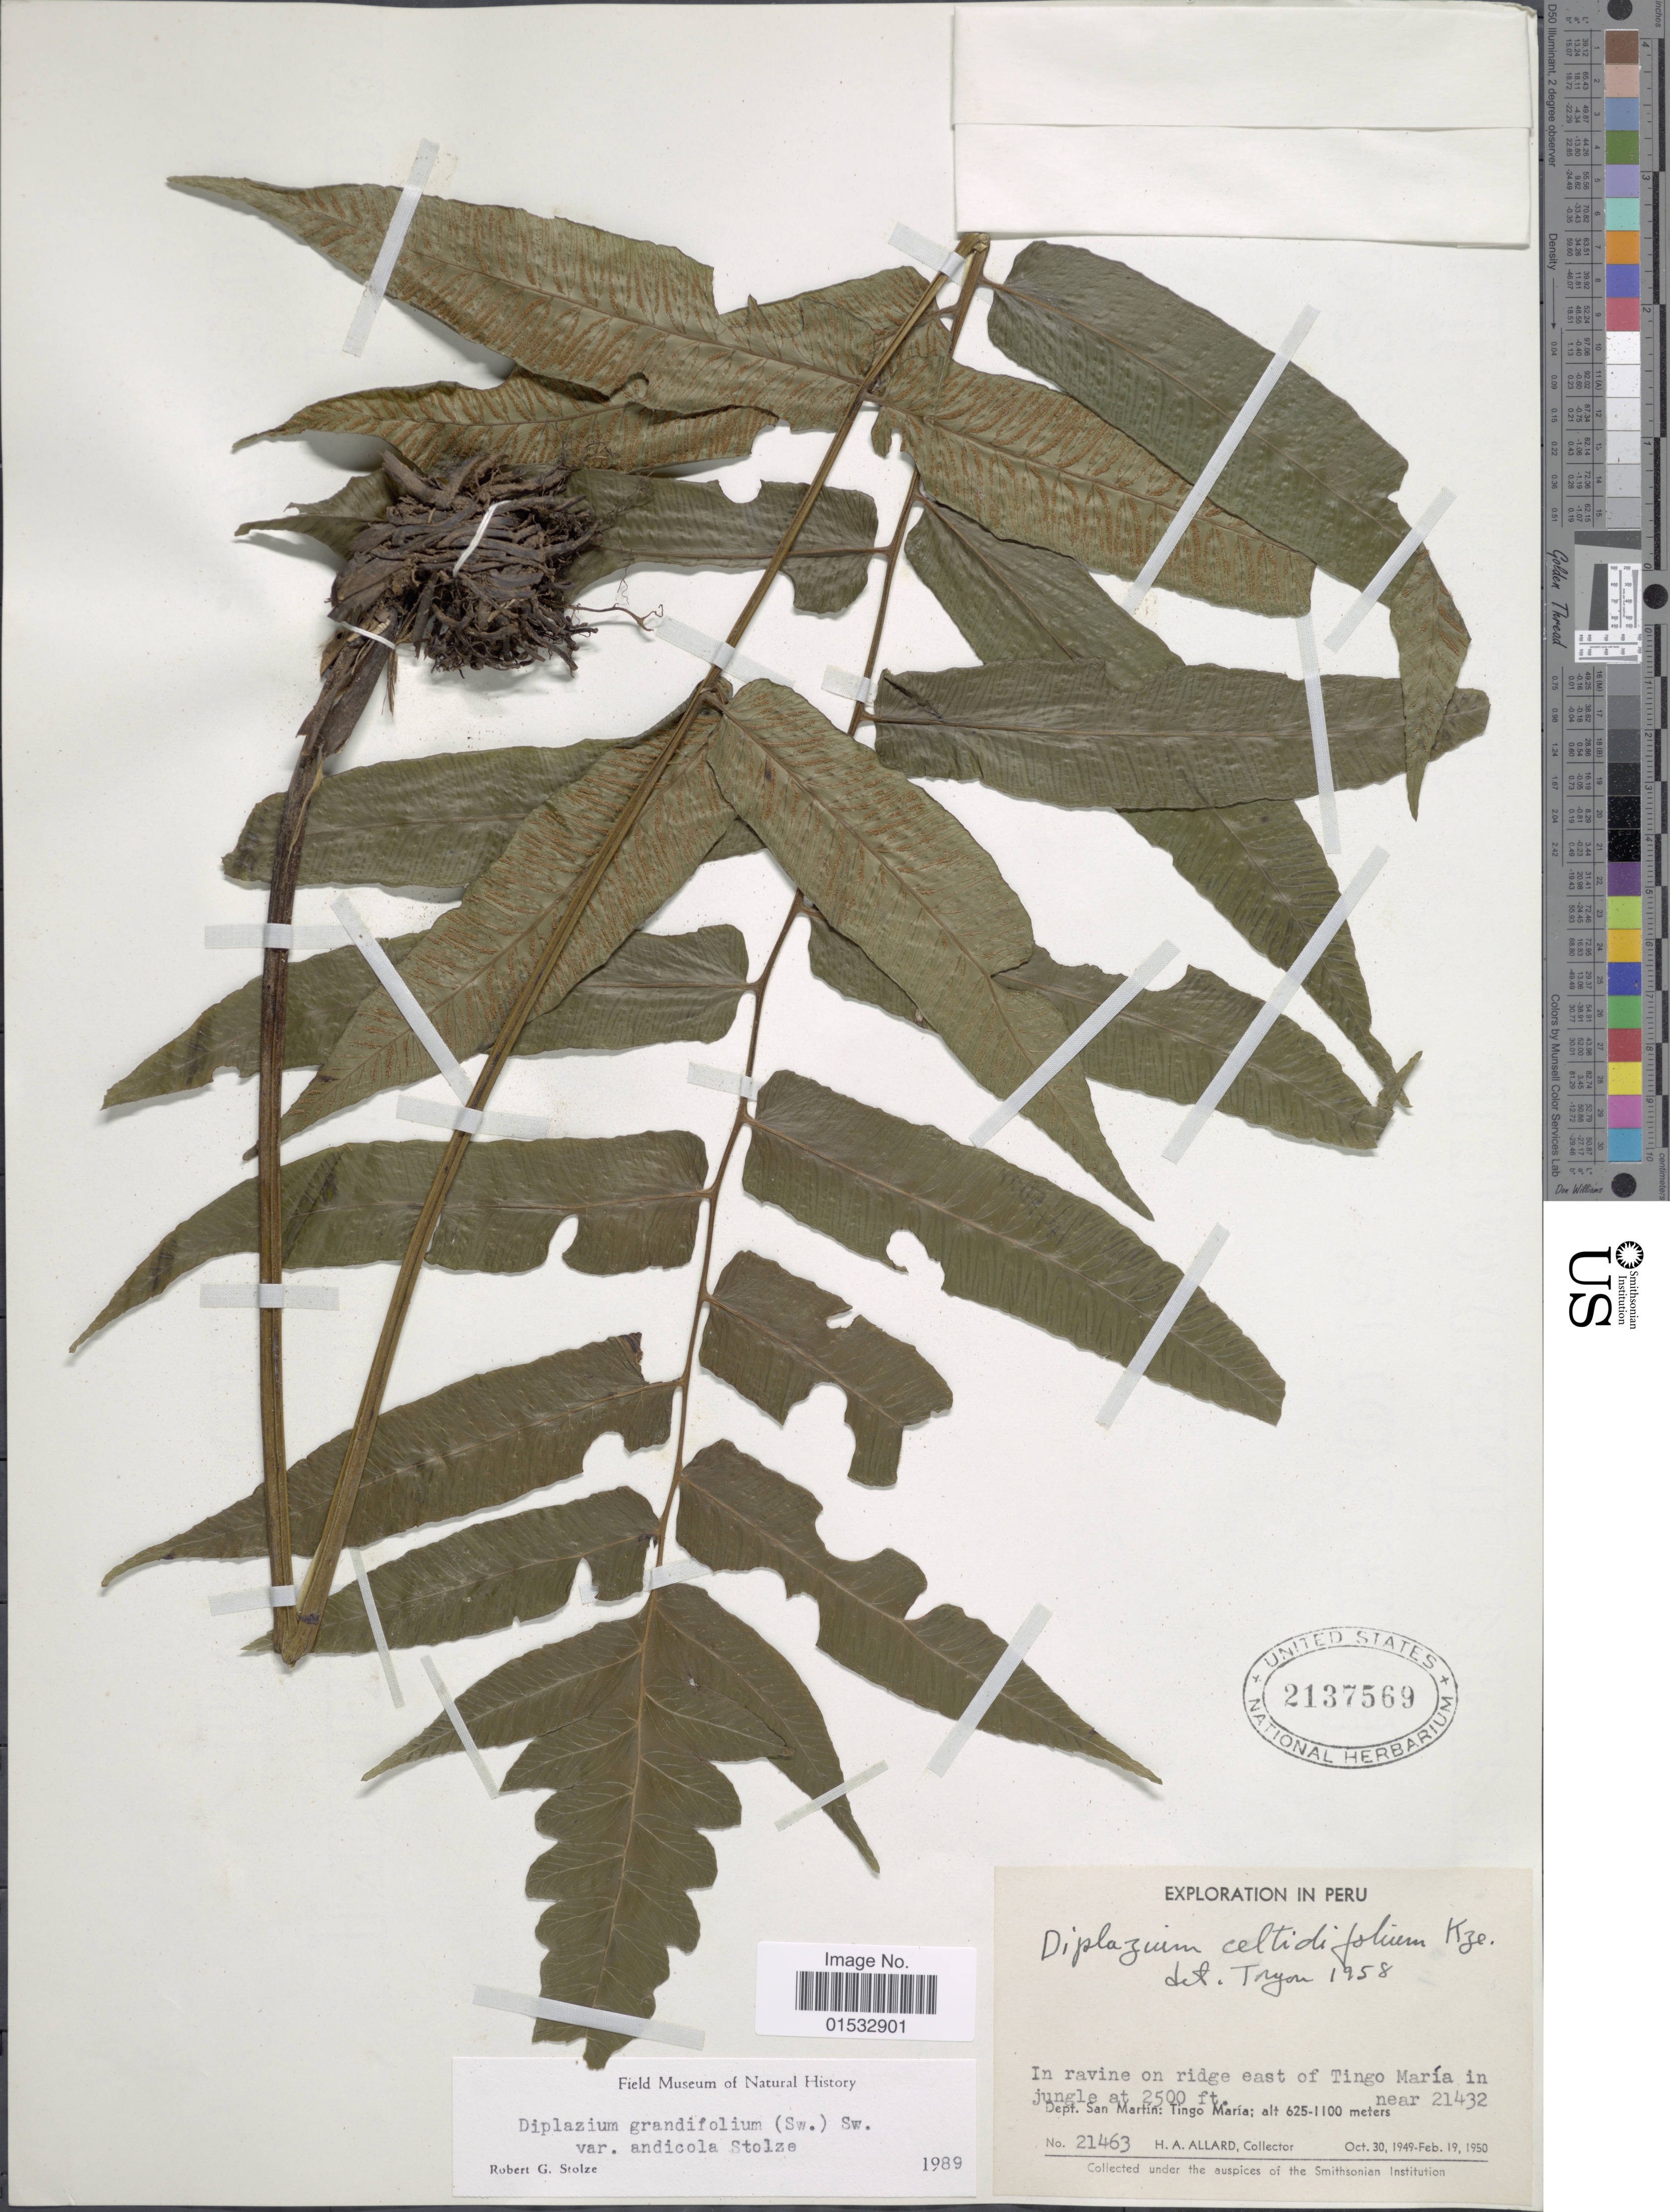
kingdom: Plantae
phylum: Tracheophyta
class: Polypodiopsida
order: Polypodiales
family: Athyriaceae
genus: Diplazium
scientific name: Diplazium grandifolium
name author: Sw.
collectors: H. A. Allard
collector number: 21463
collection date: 1949-10-30/1950-02-19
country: Peru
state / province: San Martín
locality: In ravine on ridge east of Tingo Maía in jungle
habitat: in ravine on ridge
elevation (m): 762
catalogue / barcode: US 2137569